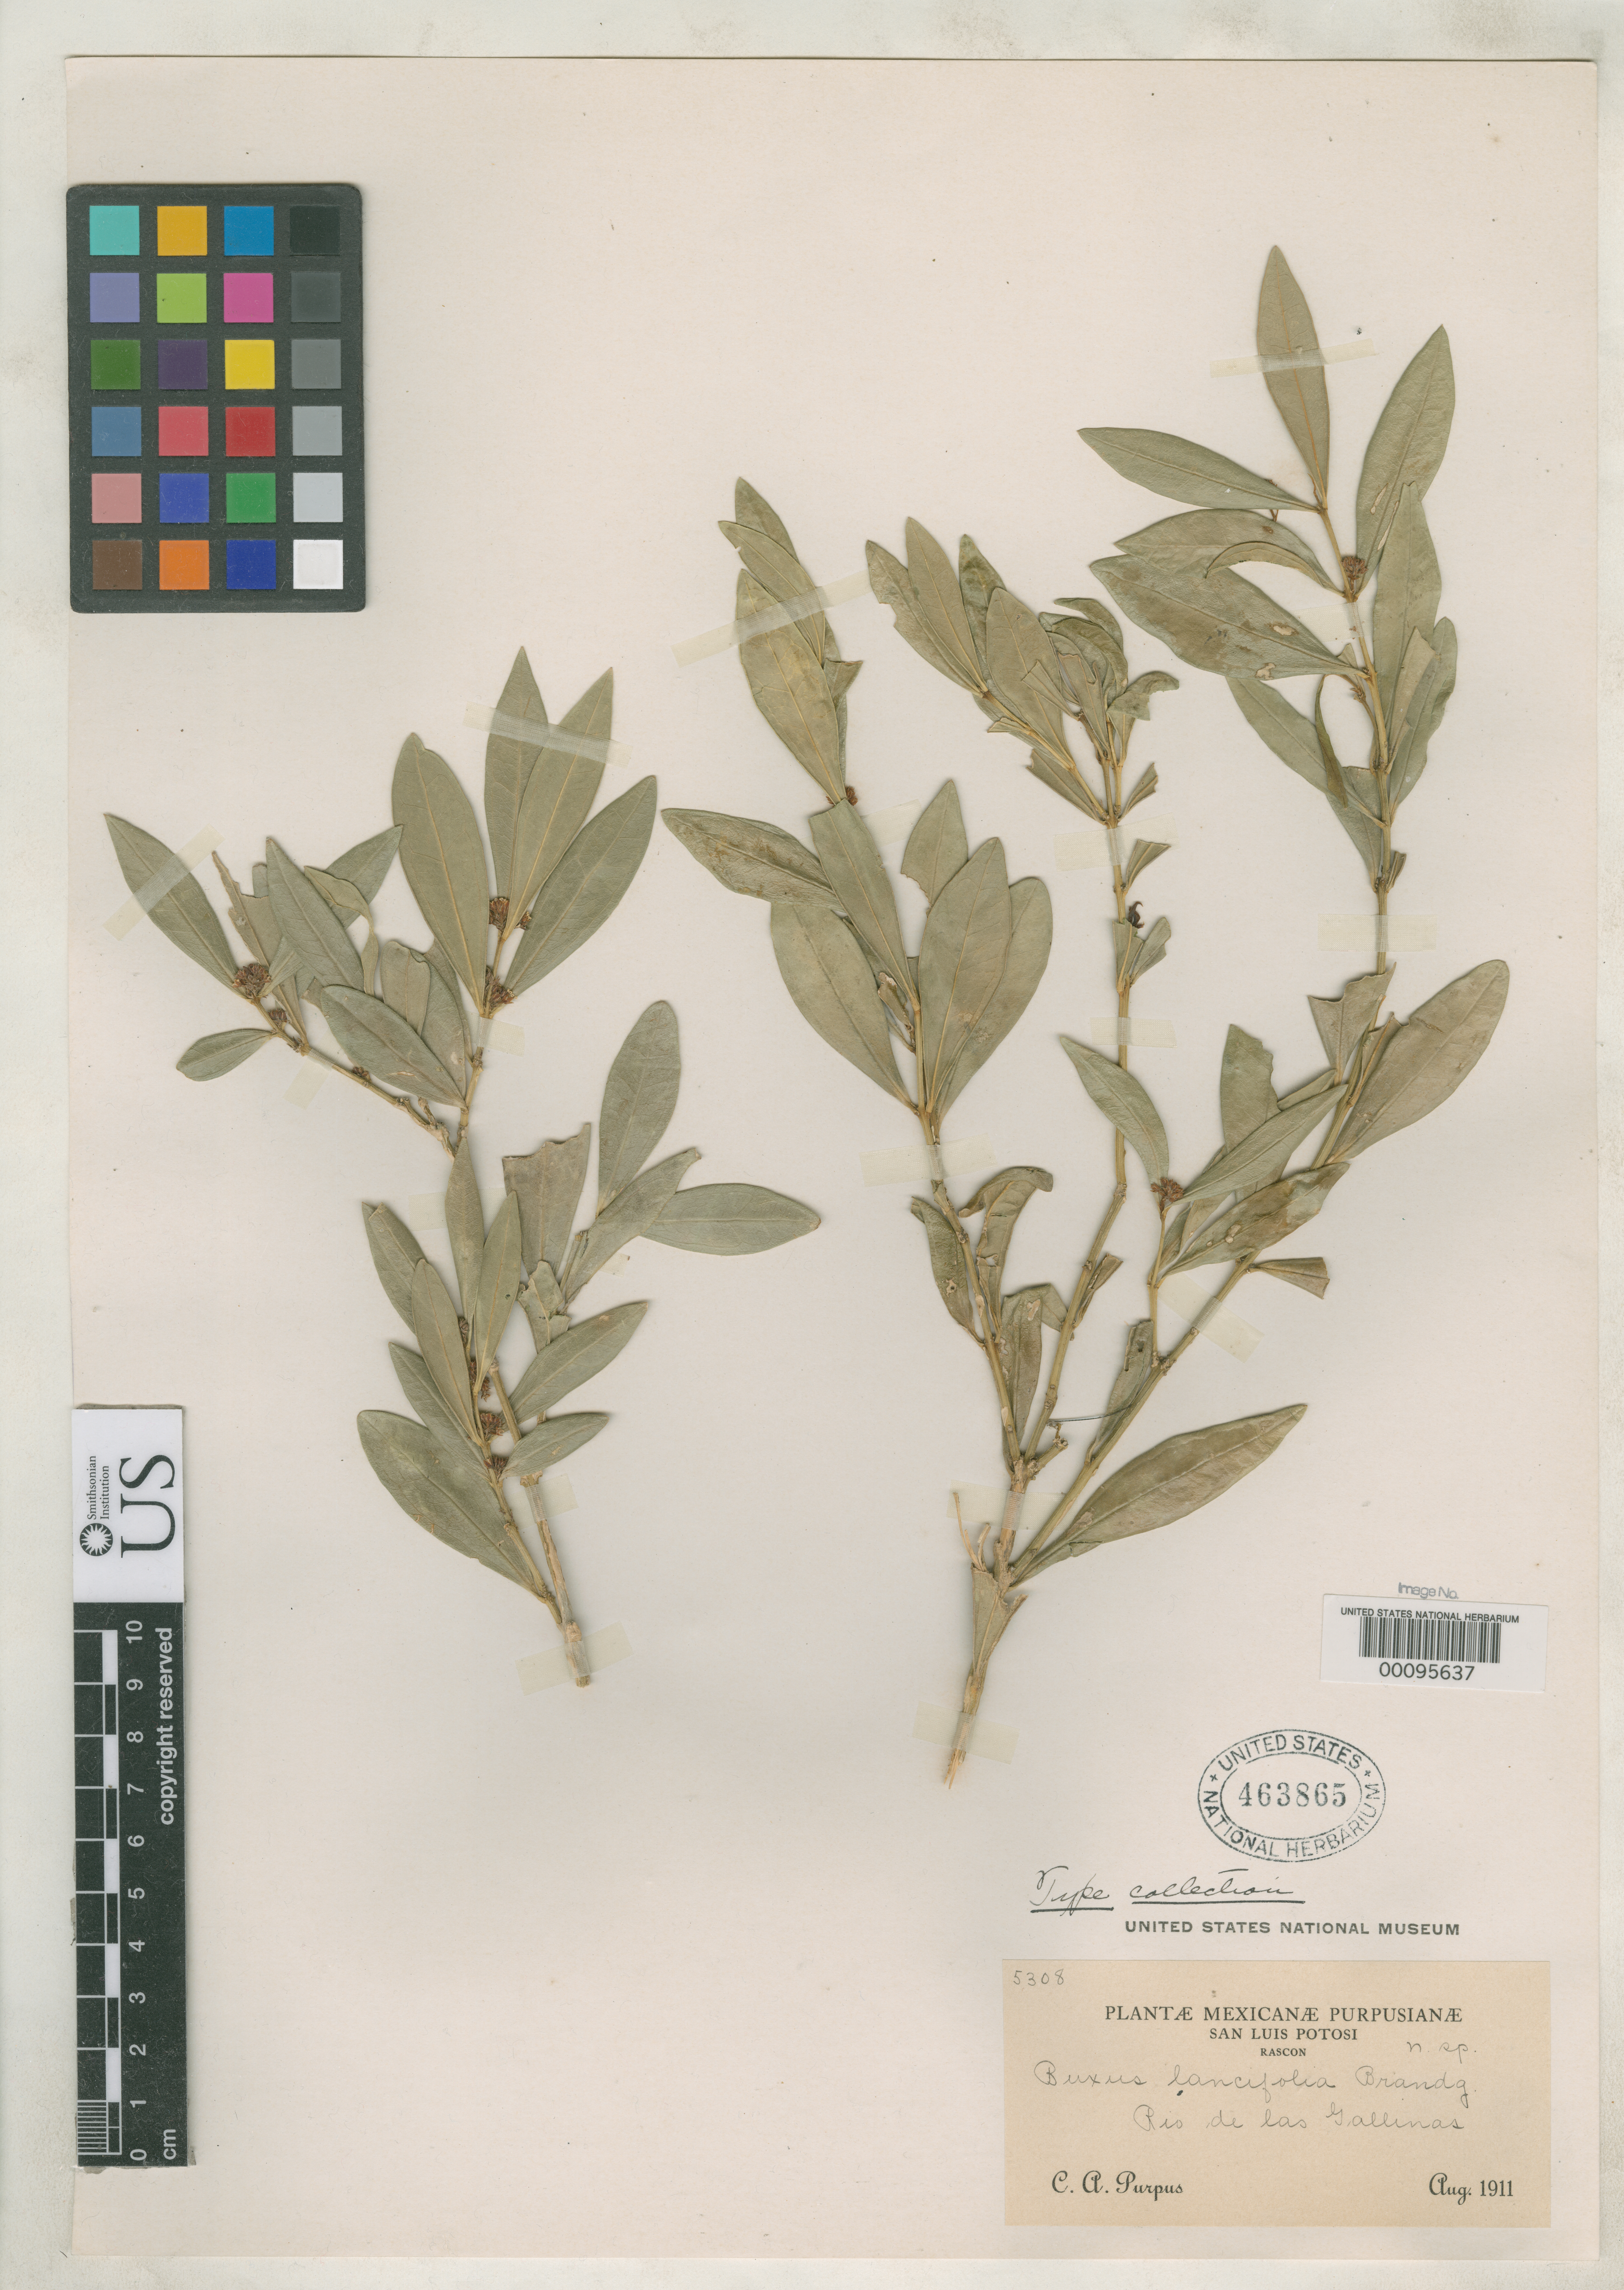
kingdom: Plantae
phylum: Tracheophyta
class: Magnoliopsida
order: Buxales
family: Buxaceae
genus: Buxus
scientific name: Buxus lancifolia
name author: Brandegee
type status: Isotype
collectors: C. A. Purpus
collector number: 5308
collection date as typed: Aug 1911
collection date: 1911-08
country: Mexico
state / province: San Luis Potosi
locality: Rio de las Gallinas, Rascon.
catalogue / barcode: US 463865